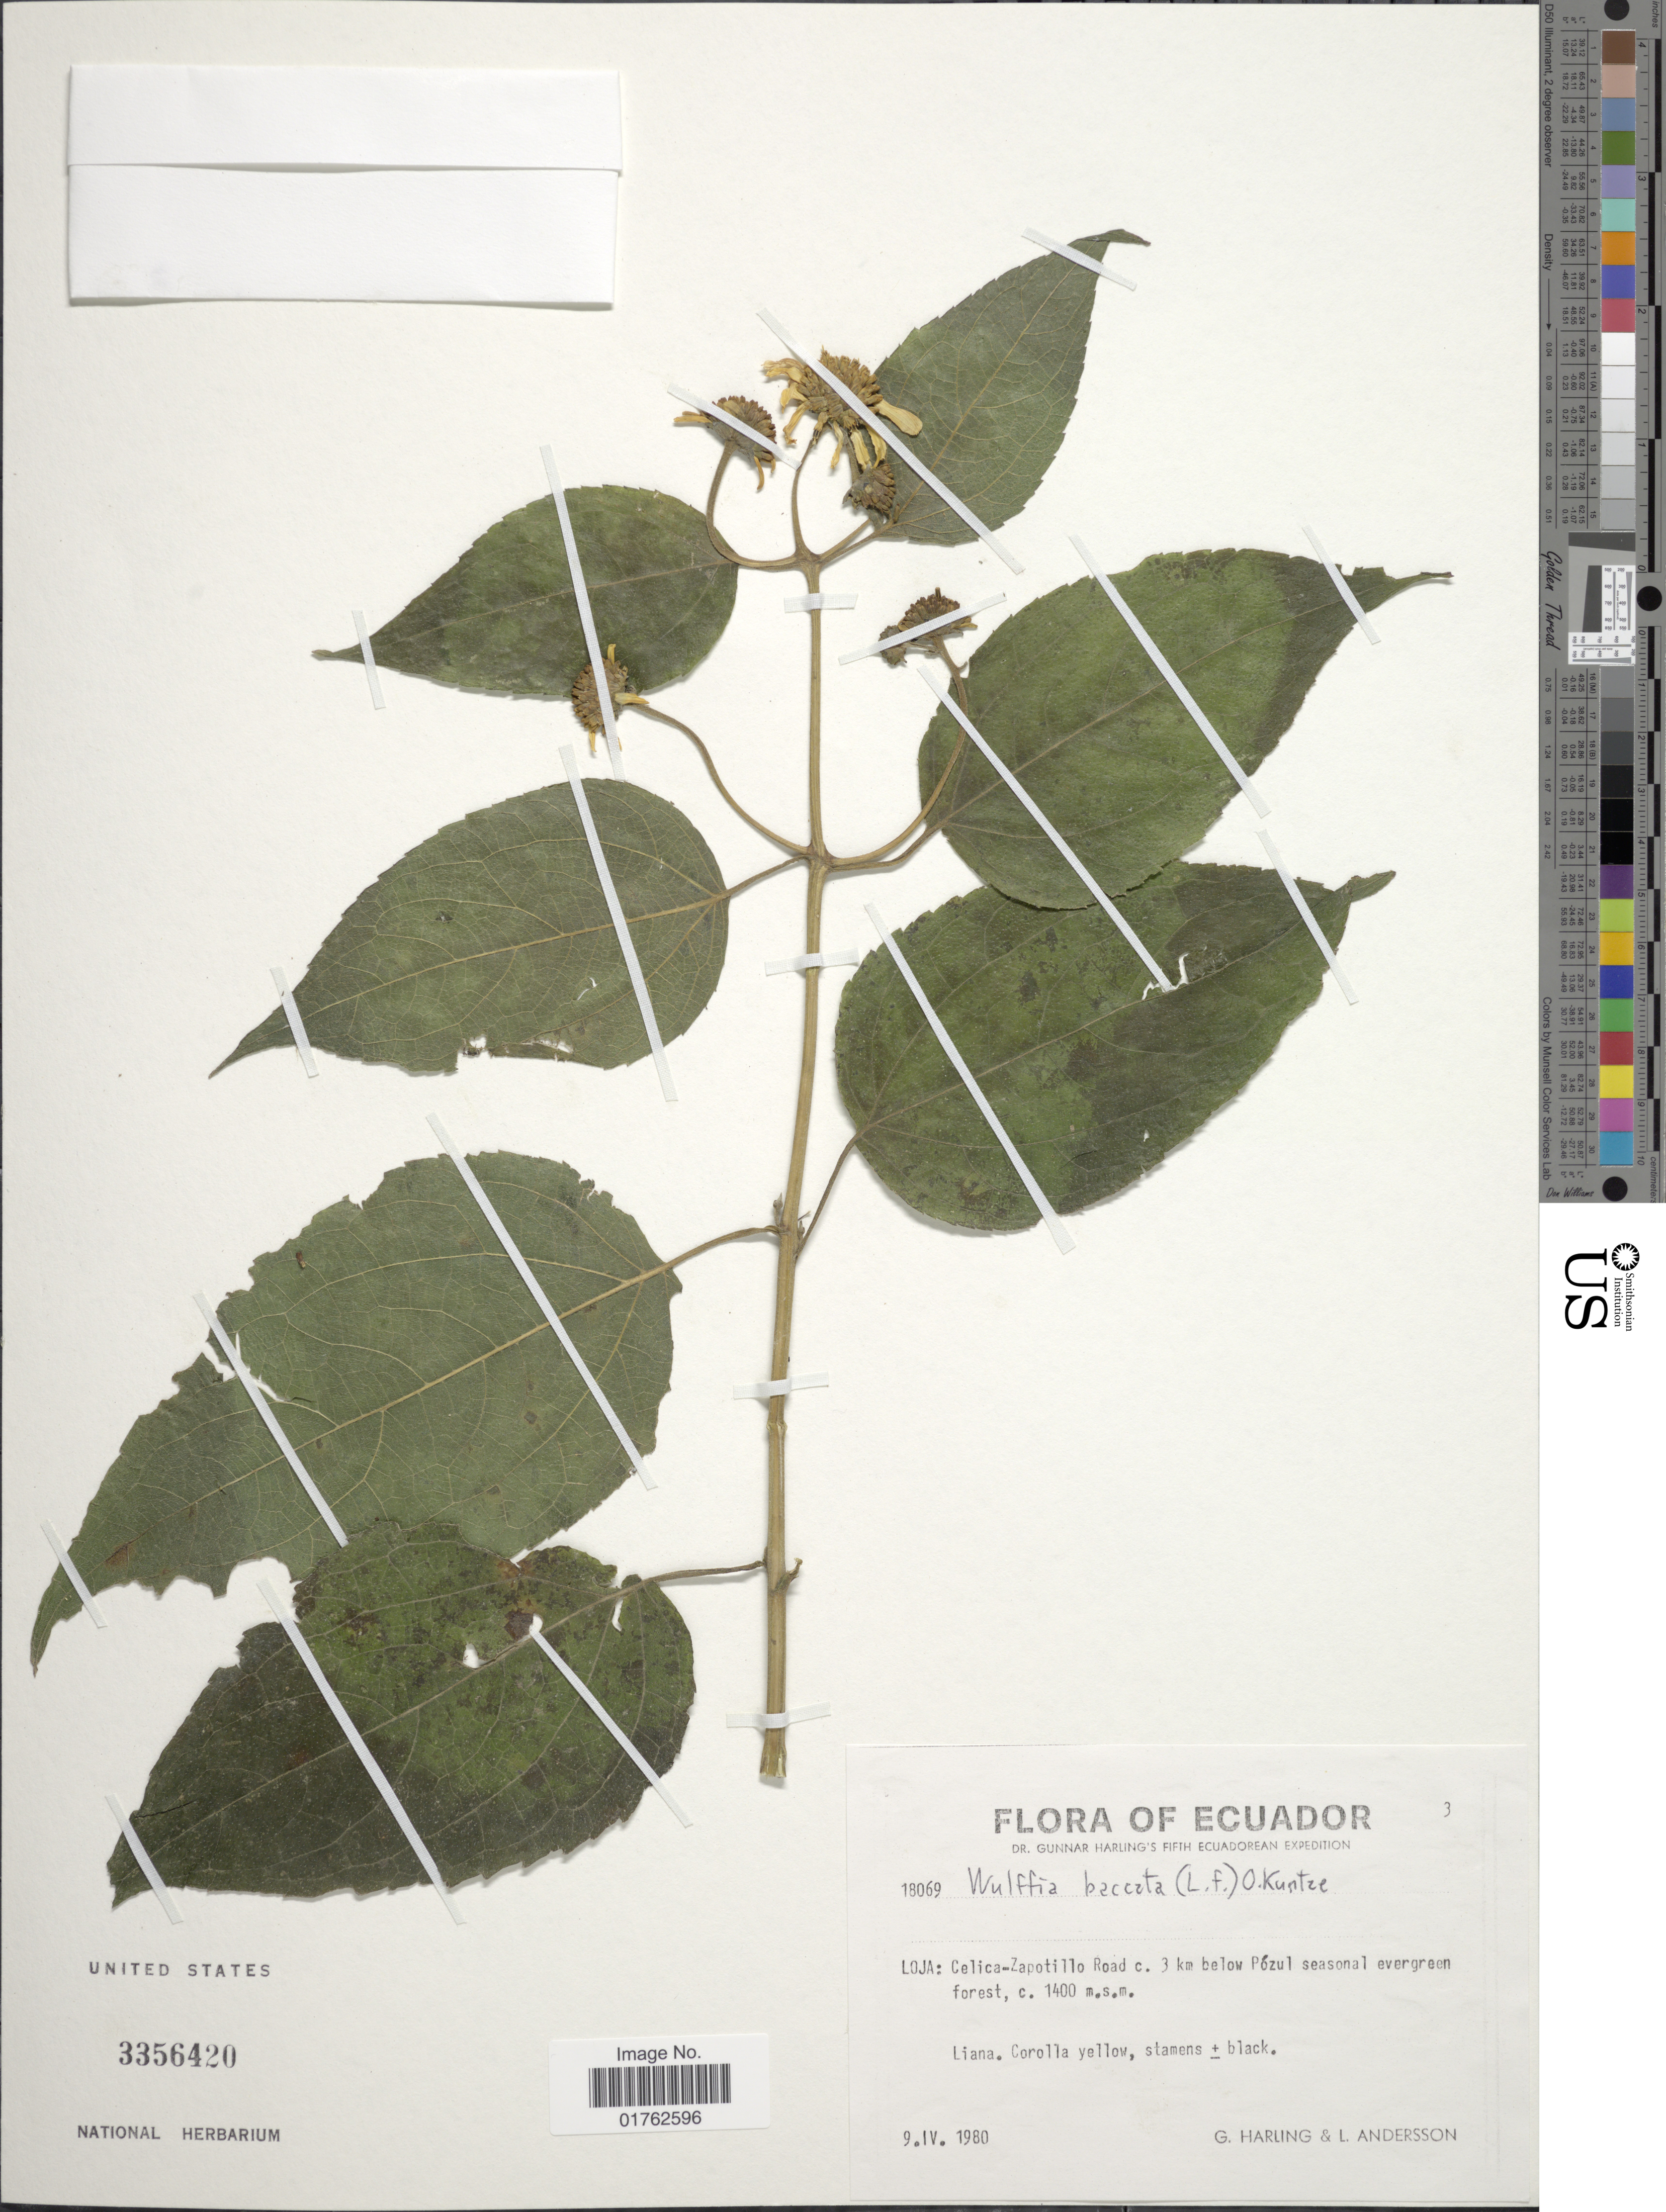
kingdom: Plantae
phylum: Tracheophyta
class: Magnoliopsida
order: Asterales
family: Asteraceae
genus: Wulffia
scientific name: Wulffia baccata var. discoidea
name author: S.F. Blake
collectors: G. Harling & L. Andersson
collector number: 18069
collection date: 1980-04-09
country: Ecuador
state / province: Loja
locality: Celica-Zapotillo Road c. 3 km below Pozul seasonal evergreen forest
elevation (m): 1400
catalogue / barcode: US 3356420